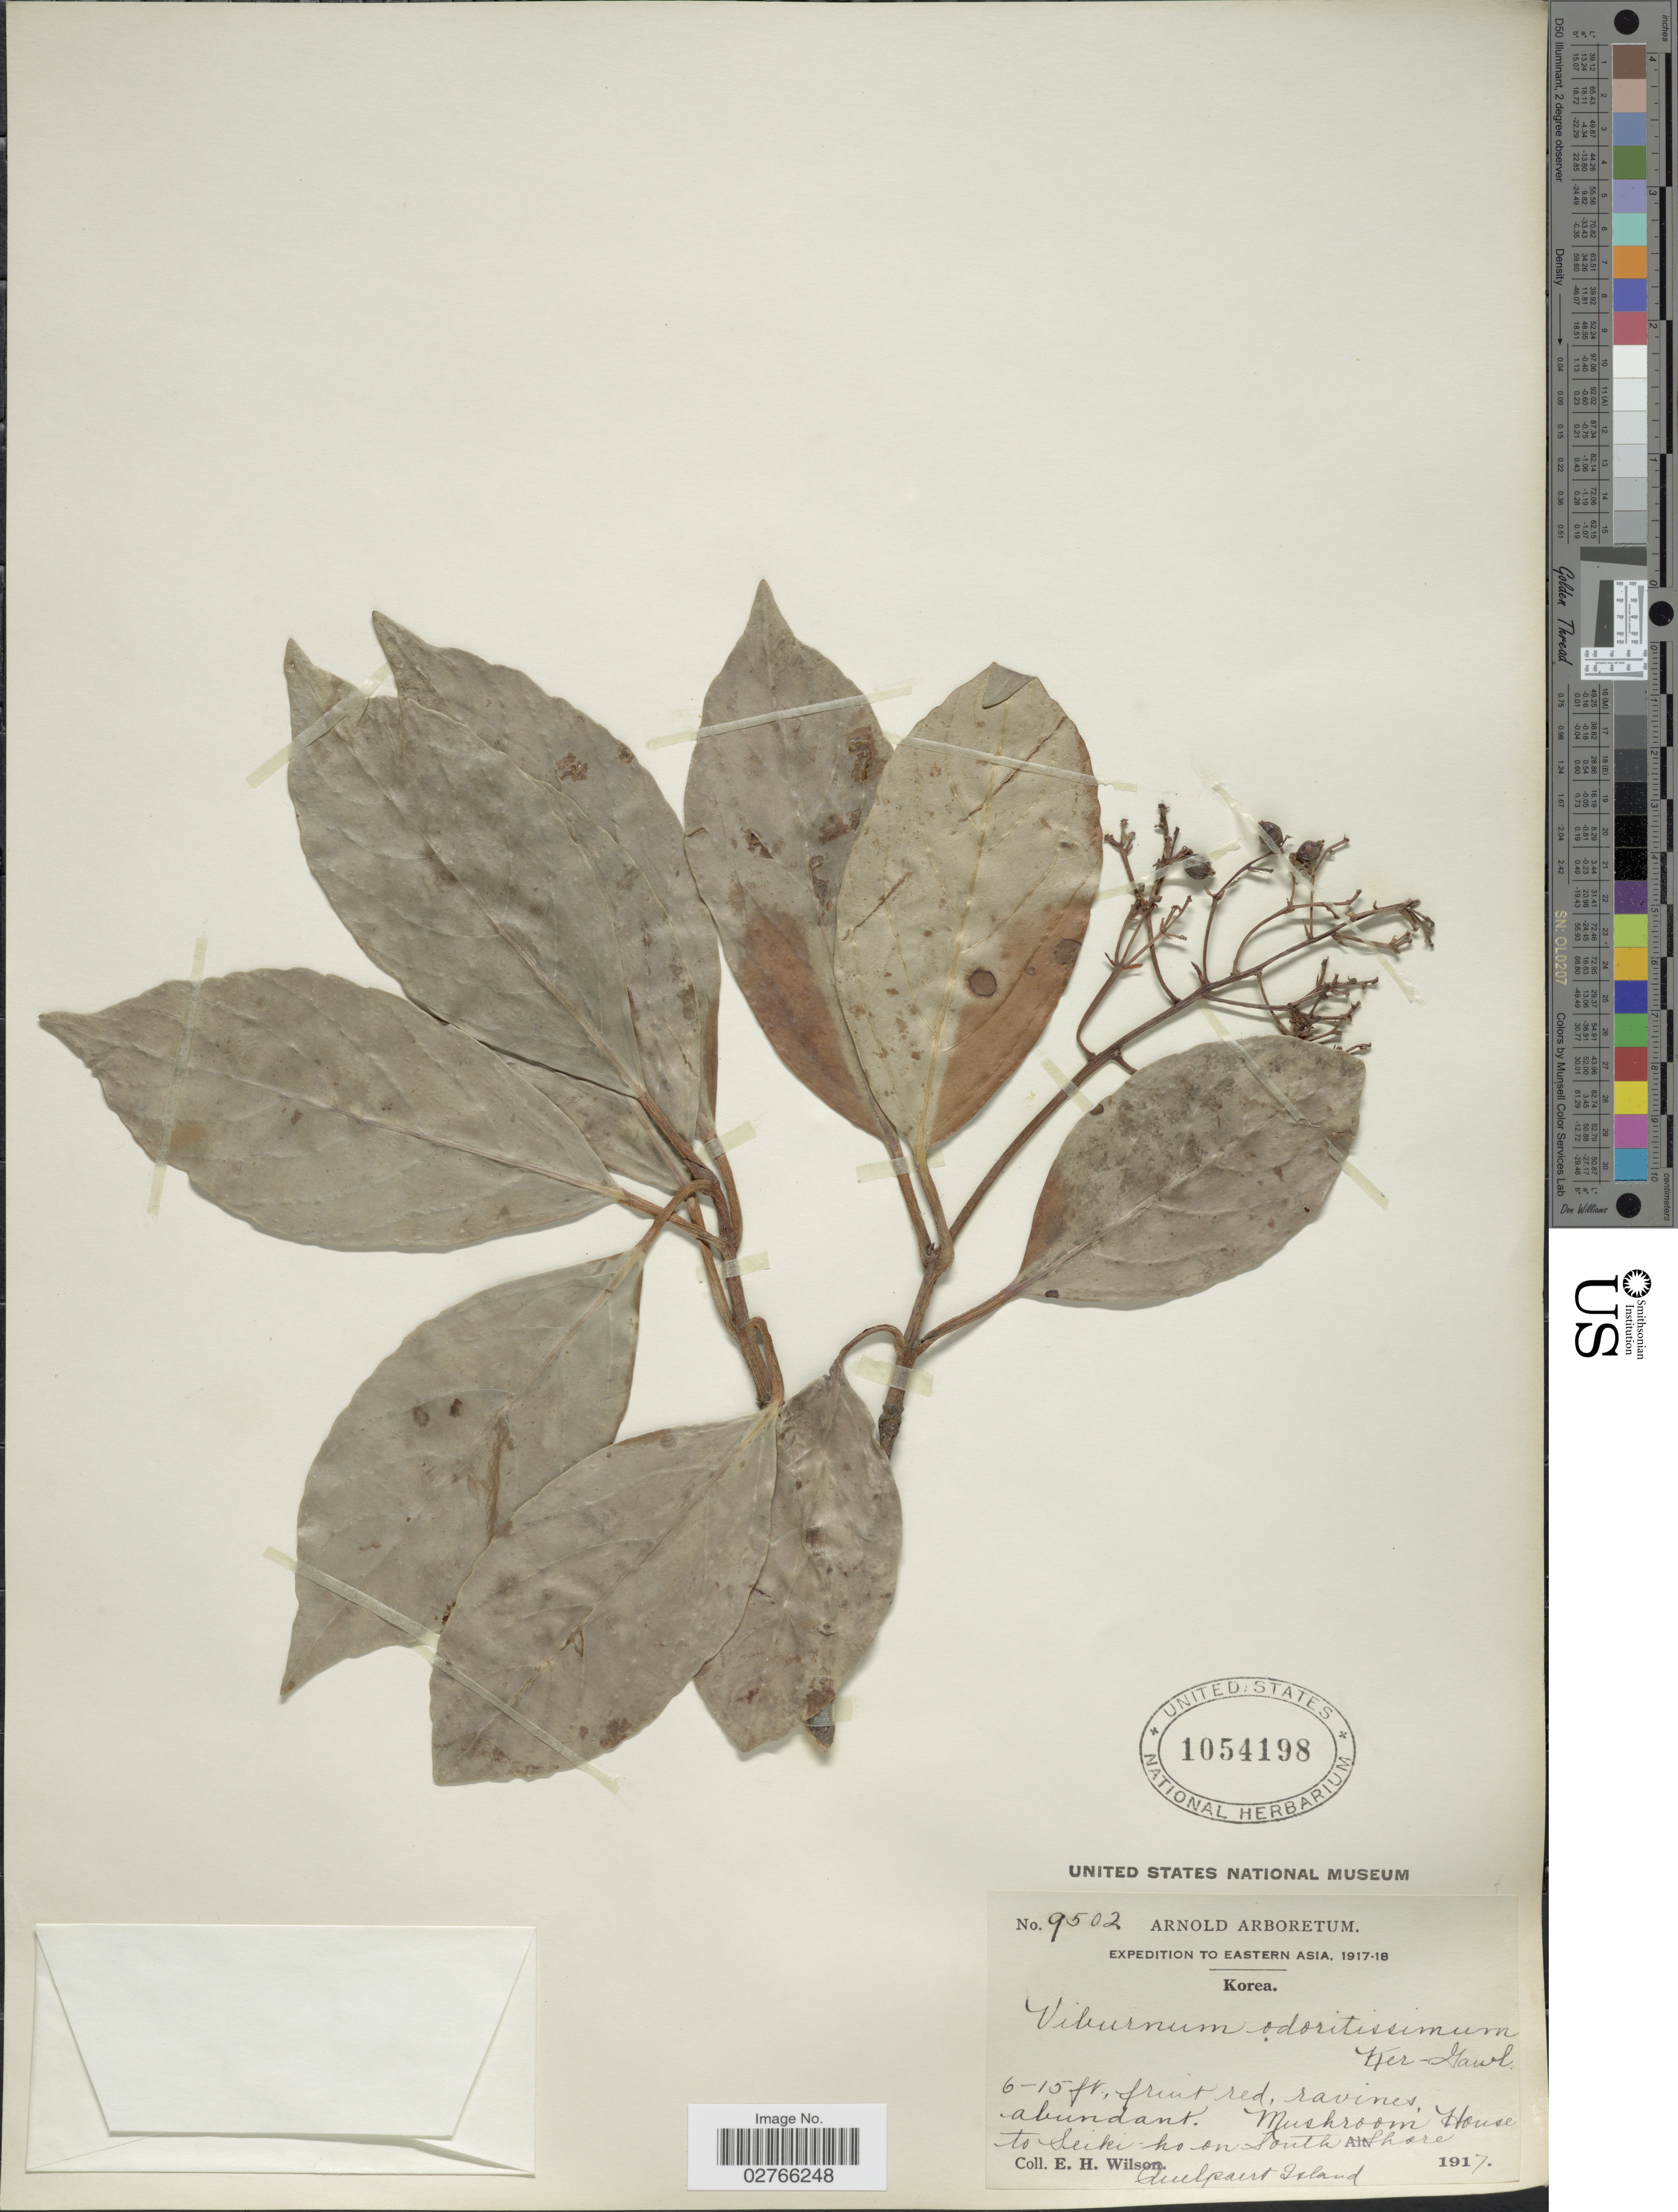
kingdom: Plantae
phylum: Tracheophyta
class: Magnoliopsida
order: Dipsacales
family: Viburnaceae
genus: Viburnum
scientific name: Viburnum odoratissimum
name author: Ker Gawl.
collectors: E. Wilson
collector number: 9502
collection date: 1917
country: South Korea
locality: Mushroom House to Seiki-ho on South Shore, Quelpart Island.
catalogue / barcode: US 1054198